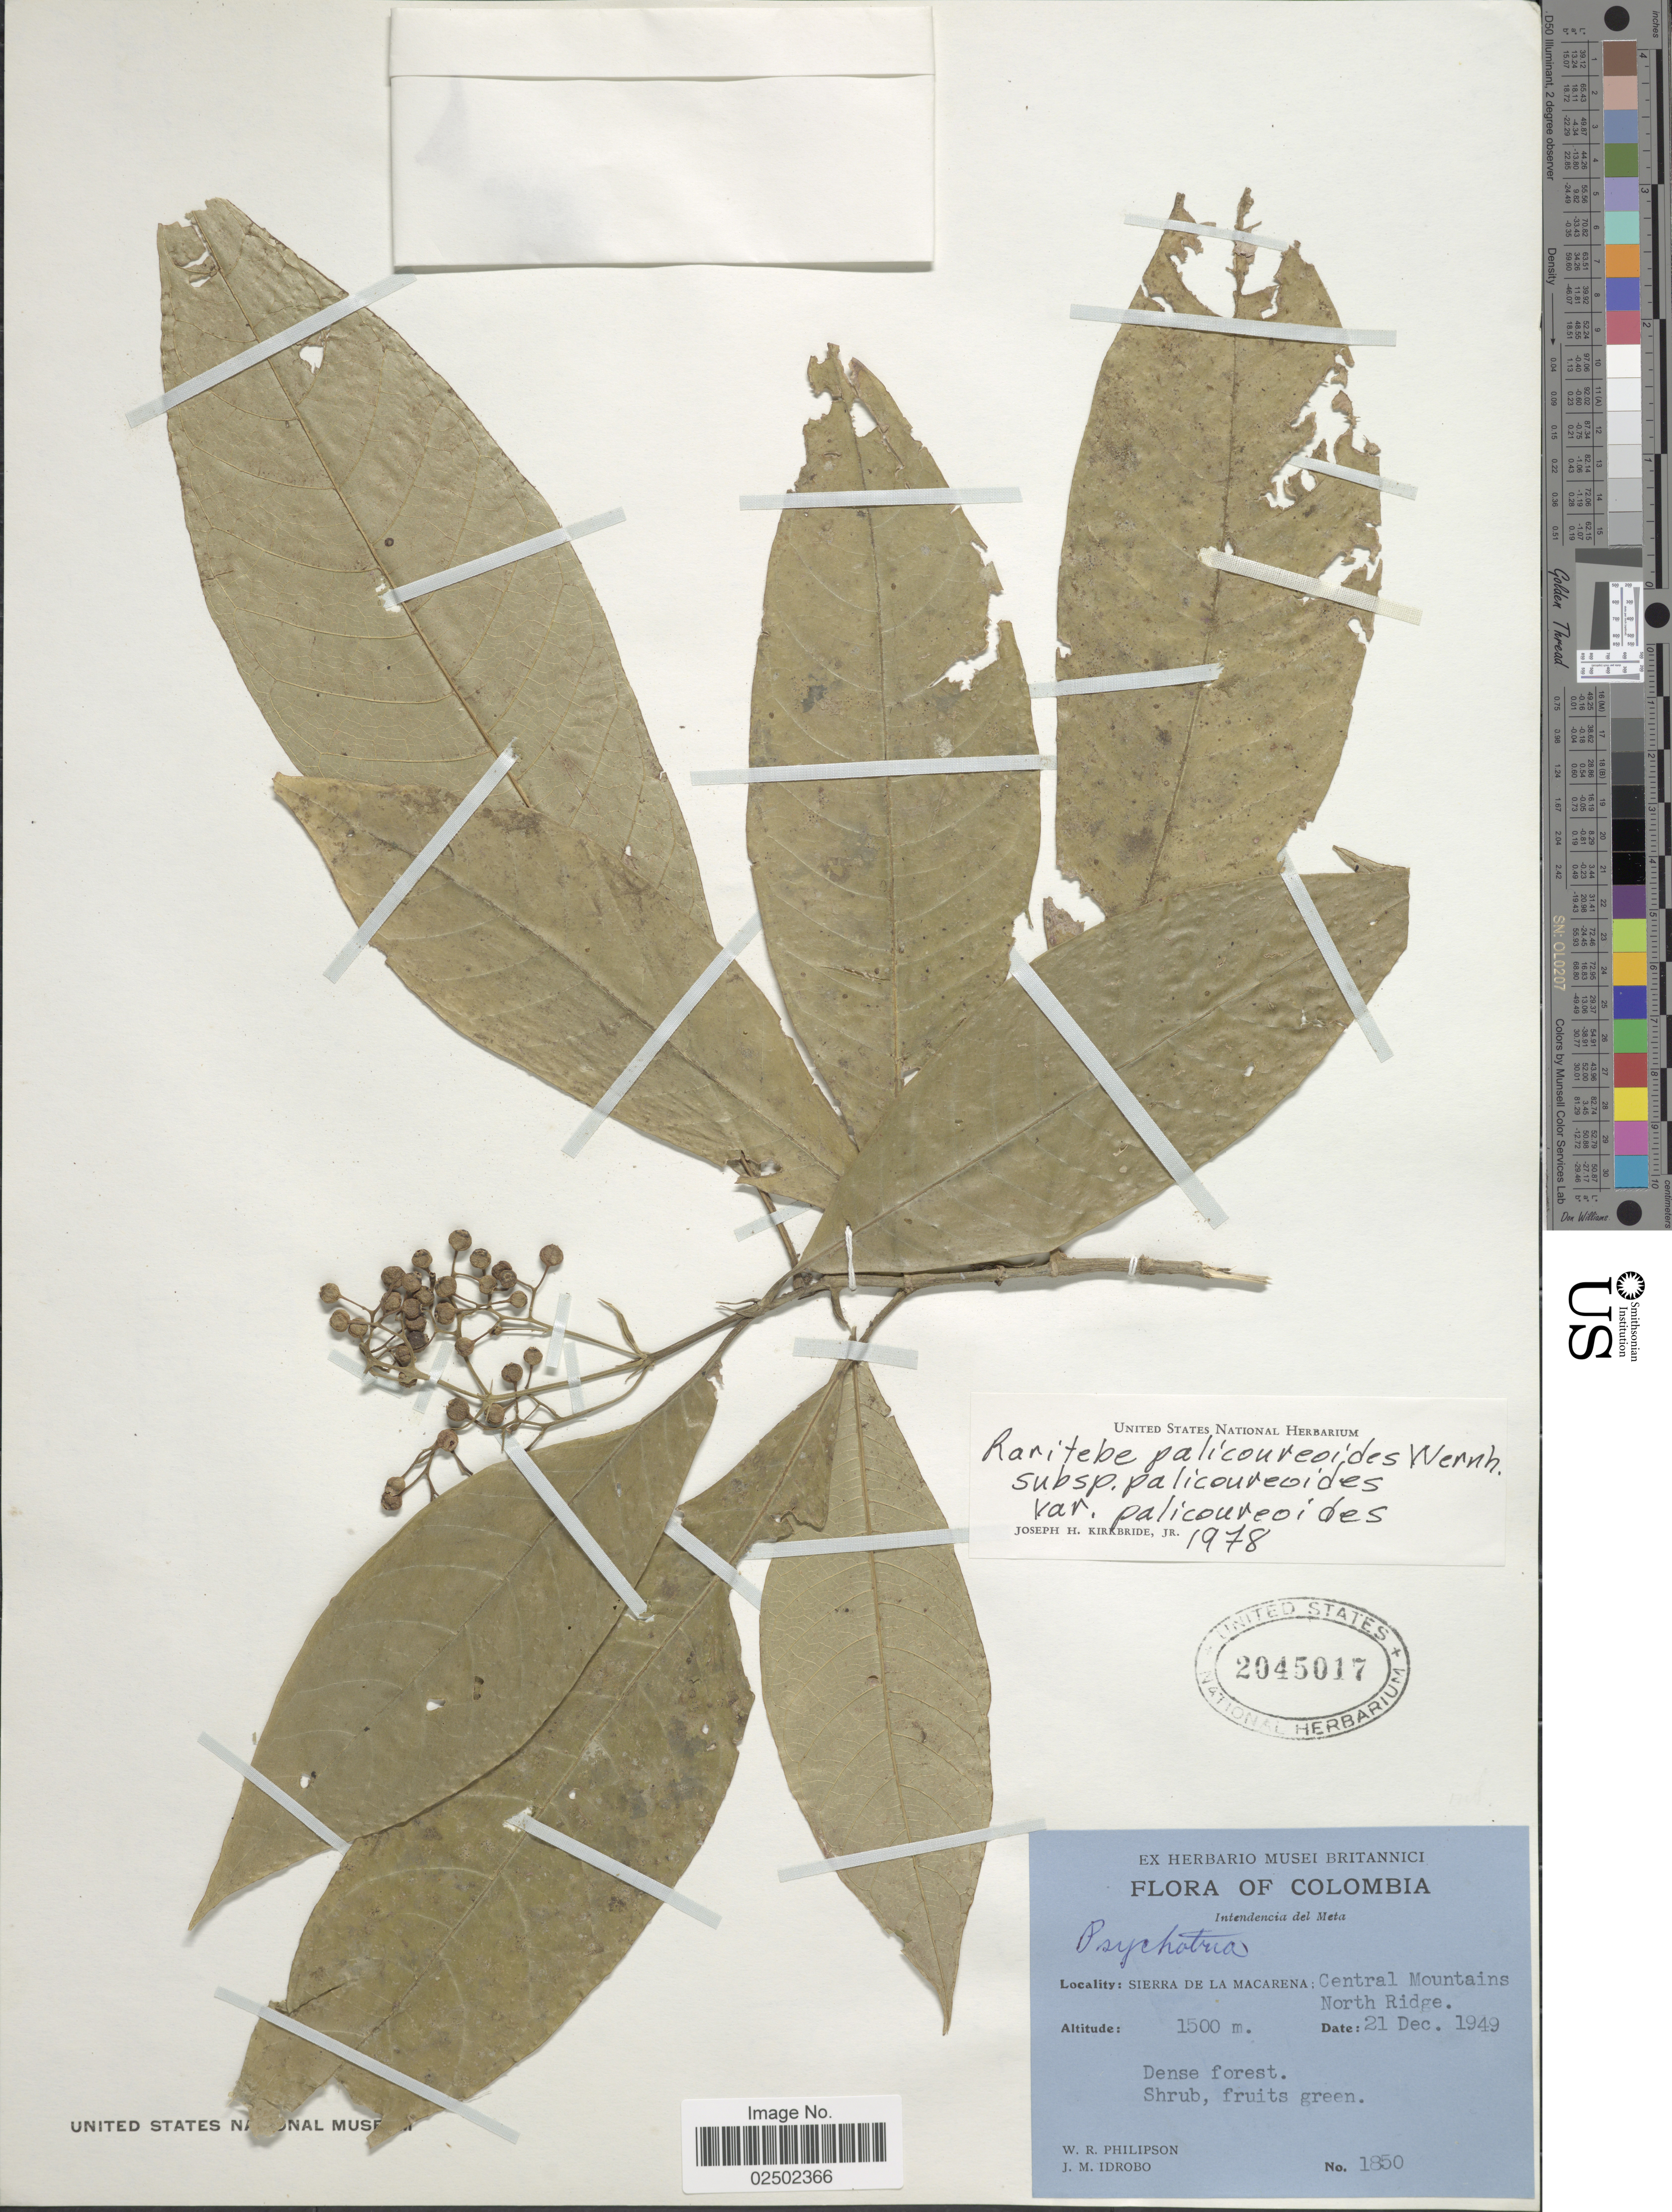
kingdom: Plantae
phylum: Tracheophyta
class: Magnoliopsida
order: Gentianales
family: Rubiaceae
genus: Raritebe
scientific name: Raritebe palicoureoides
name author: Wernham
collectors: W. R. Philipson & J. M. Idrobo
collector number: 1850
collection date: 1949-12-21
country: Colombia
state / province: Meta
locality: Sierra De La Macarena: Central Mountains North Ridge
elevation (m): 1500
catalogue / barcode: US 2045017